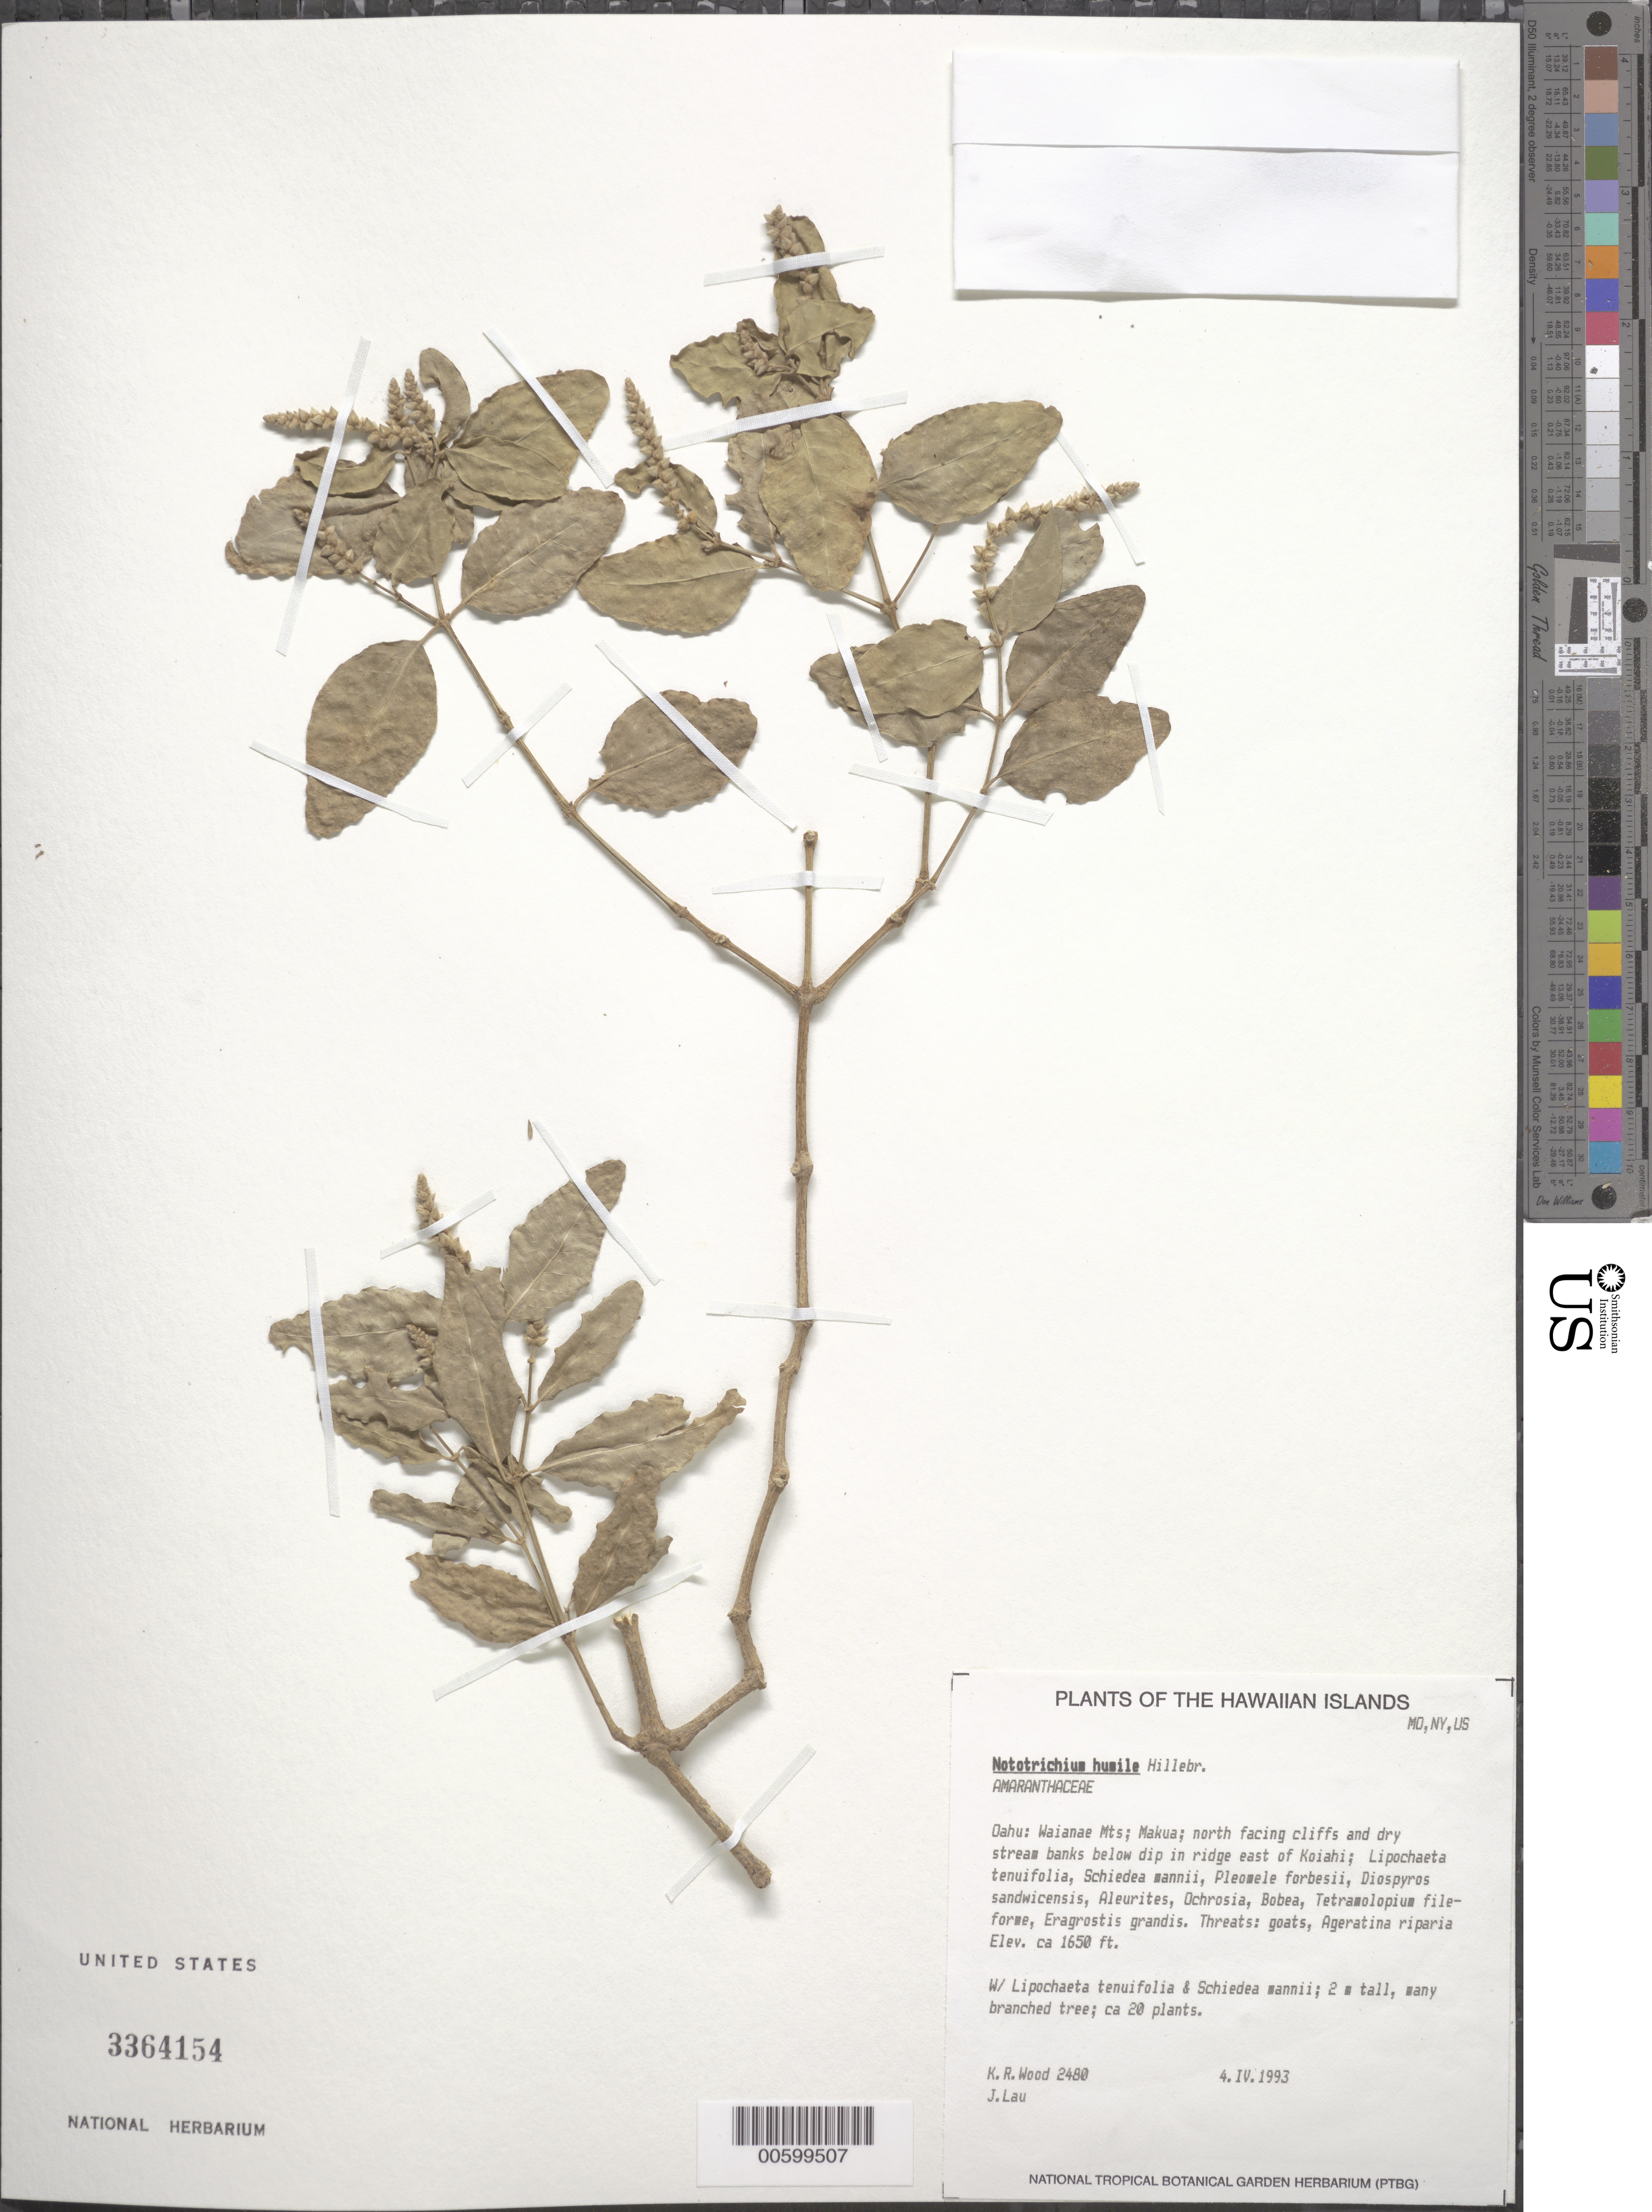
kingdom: Plantae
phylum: Tracheophyta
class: Magnoliopsida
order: Caryophyllales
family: Amaranthaceae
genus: Achyranthes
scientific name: Achyranthes humilis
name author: (Hillebr.) Di Vincenzo et al.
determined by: Wagner, W. L., (BOT), Smithsonian Institution - National Museum of Natural History (UNITED STATES)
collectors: K. R. Wood & J. Lau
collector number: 2480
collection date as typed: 4 Apr 1993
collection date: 1993-04-04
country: United States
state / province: Hawaii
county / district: Honolulu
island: Oahu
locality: Waianae Mts.; Makua; N facing cliffs and dry stream banks below dip in ridge E of Koiahi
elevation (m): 502.92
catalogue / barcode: US 3364154